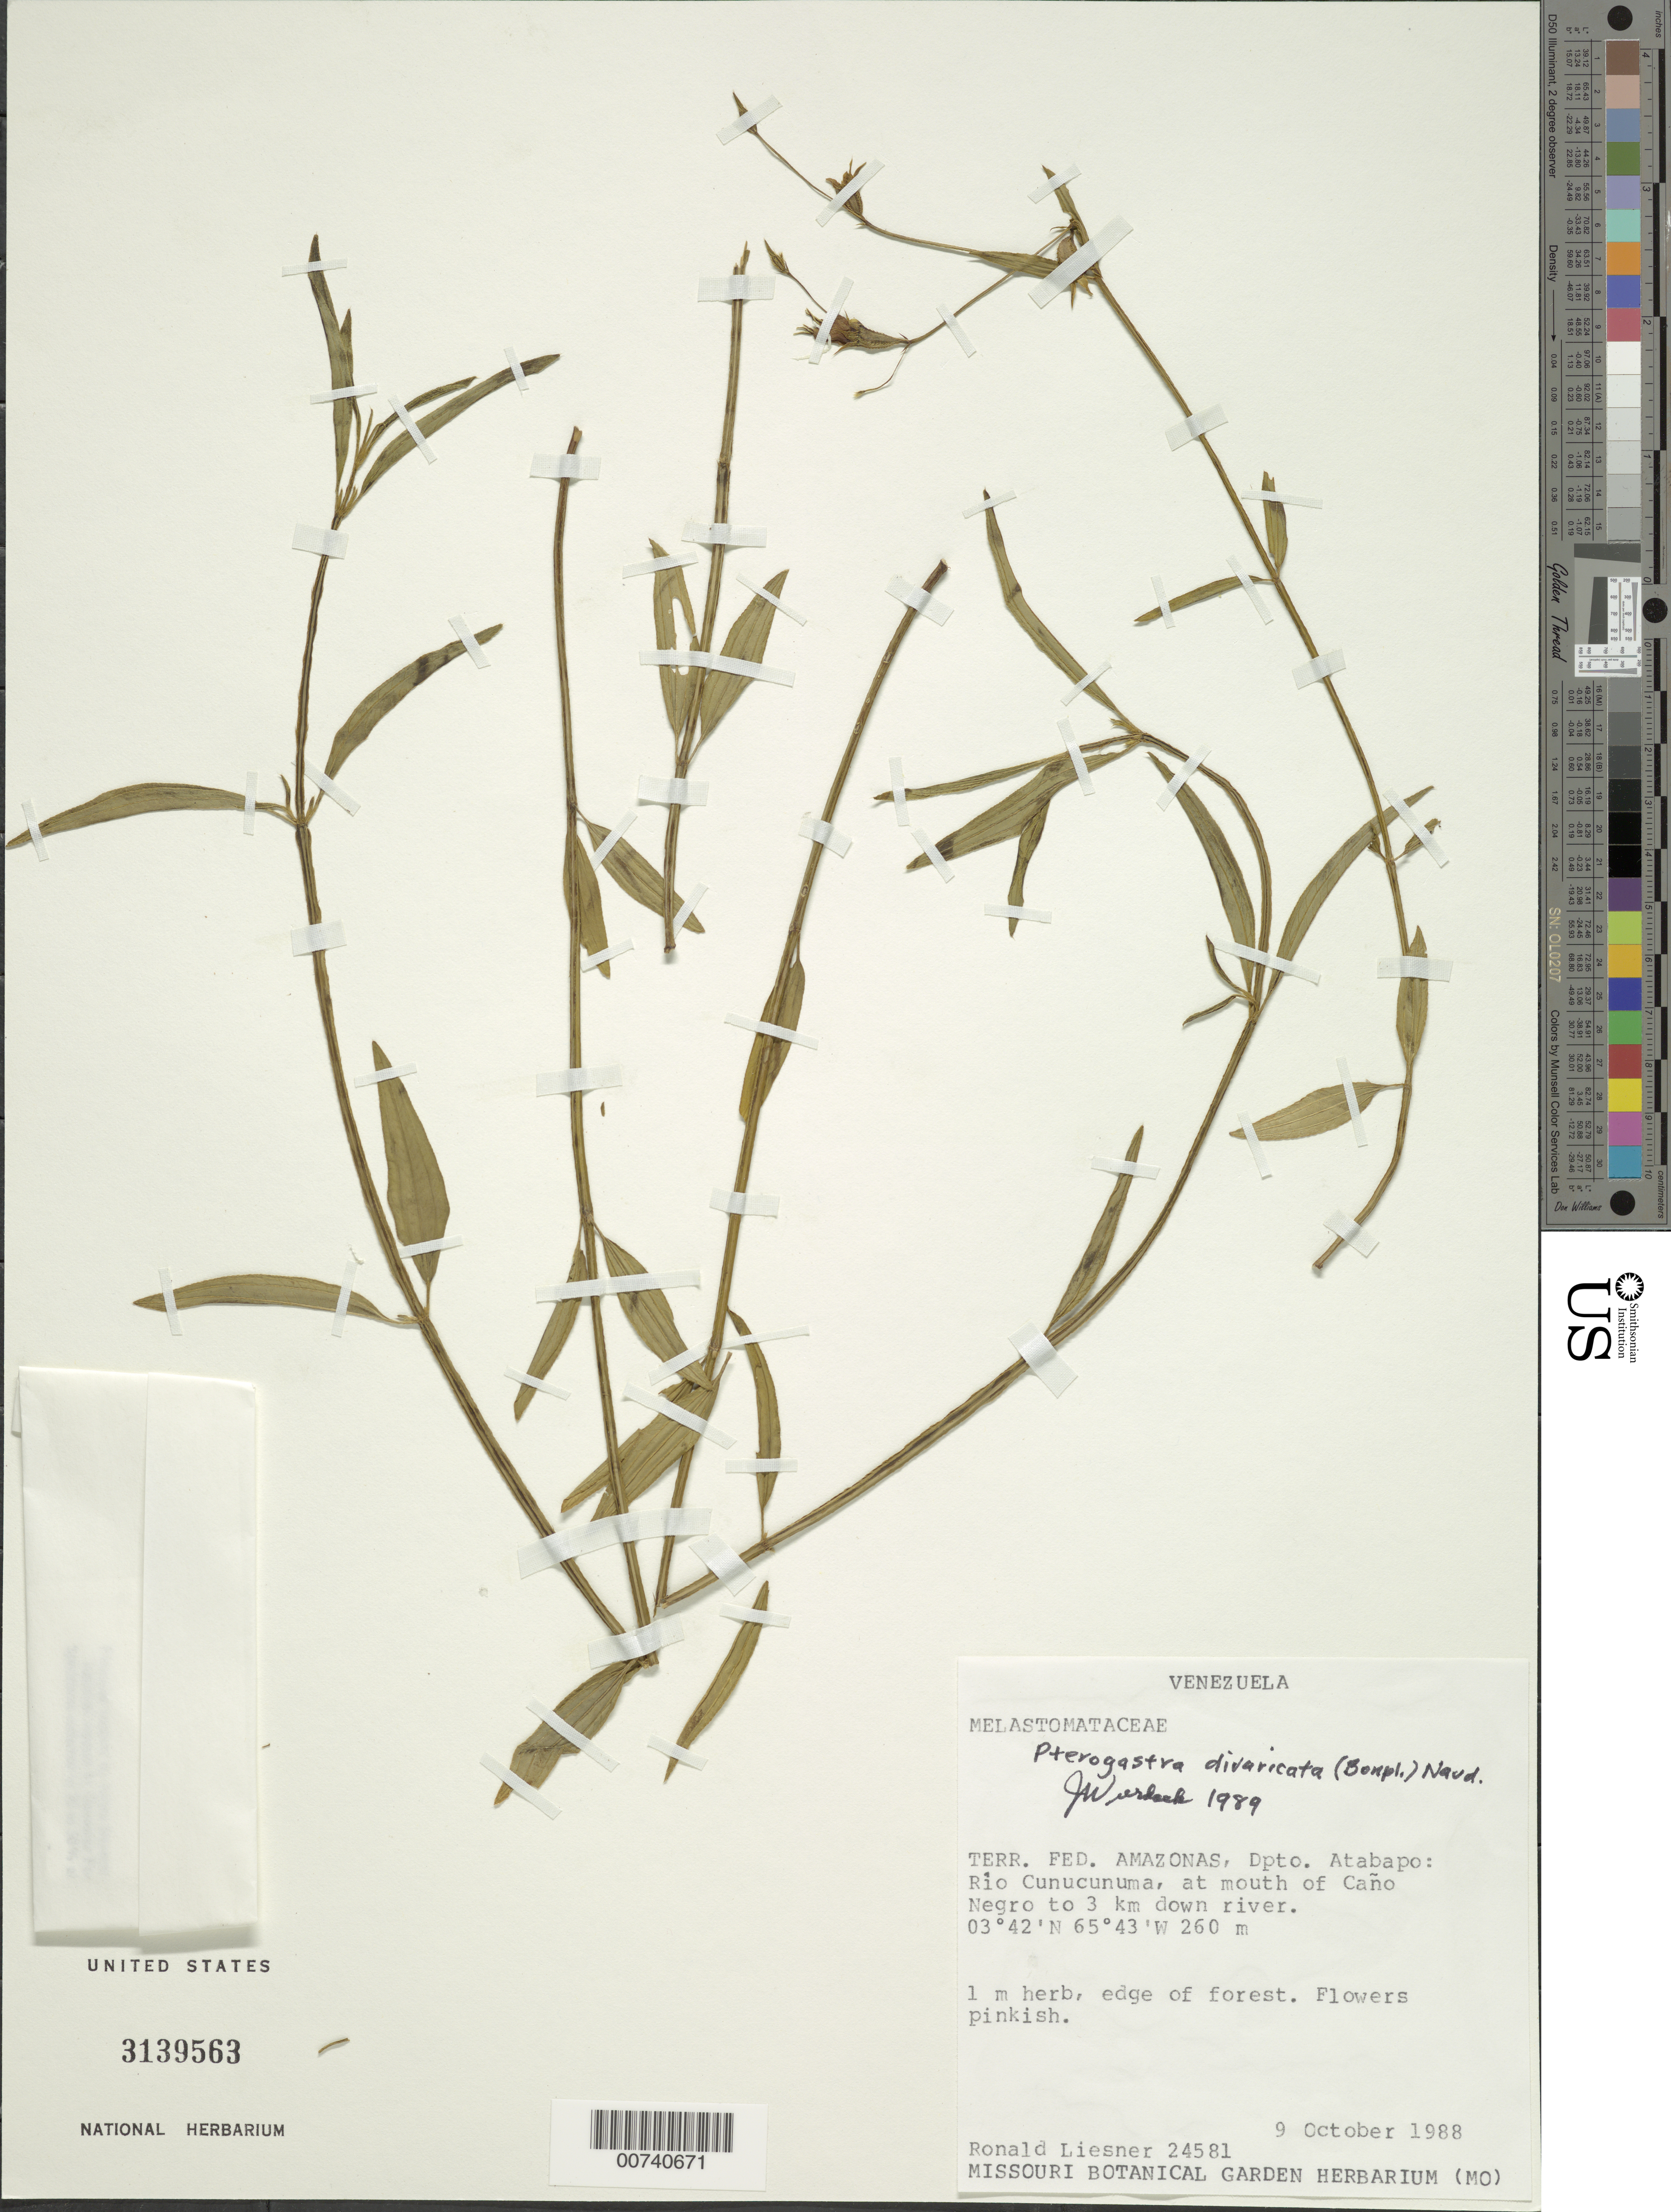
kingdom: Plantae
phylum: Tracheophyta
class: Magnoliopsida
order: Myrtales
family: Melastomataceae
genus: Pterogastra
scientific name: Pterogastra divaricata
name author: (Bonpl.) Naudin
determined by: Wurdack, John J., (US), US (UNITED STATES)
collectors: R. L. Liesner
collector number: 24581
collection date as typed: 9-Oct-88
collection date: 1988-10-09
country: Venezuela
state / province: Amazonas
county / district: Atabapo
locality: Río Cunucunuma, mouth of Caño Negro to 3 km downriver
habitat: Edge of forest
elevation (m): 260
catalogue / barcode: US 3139563